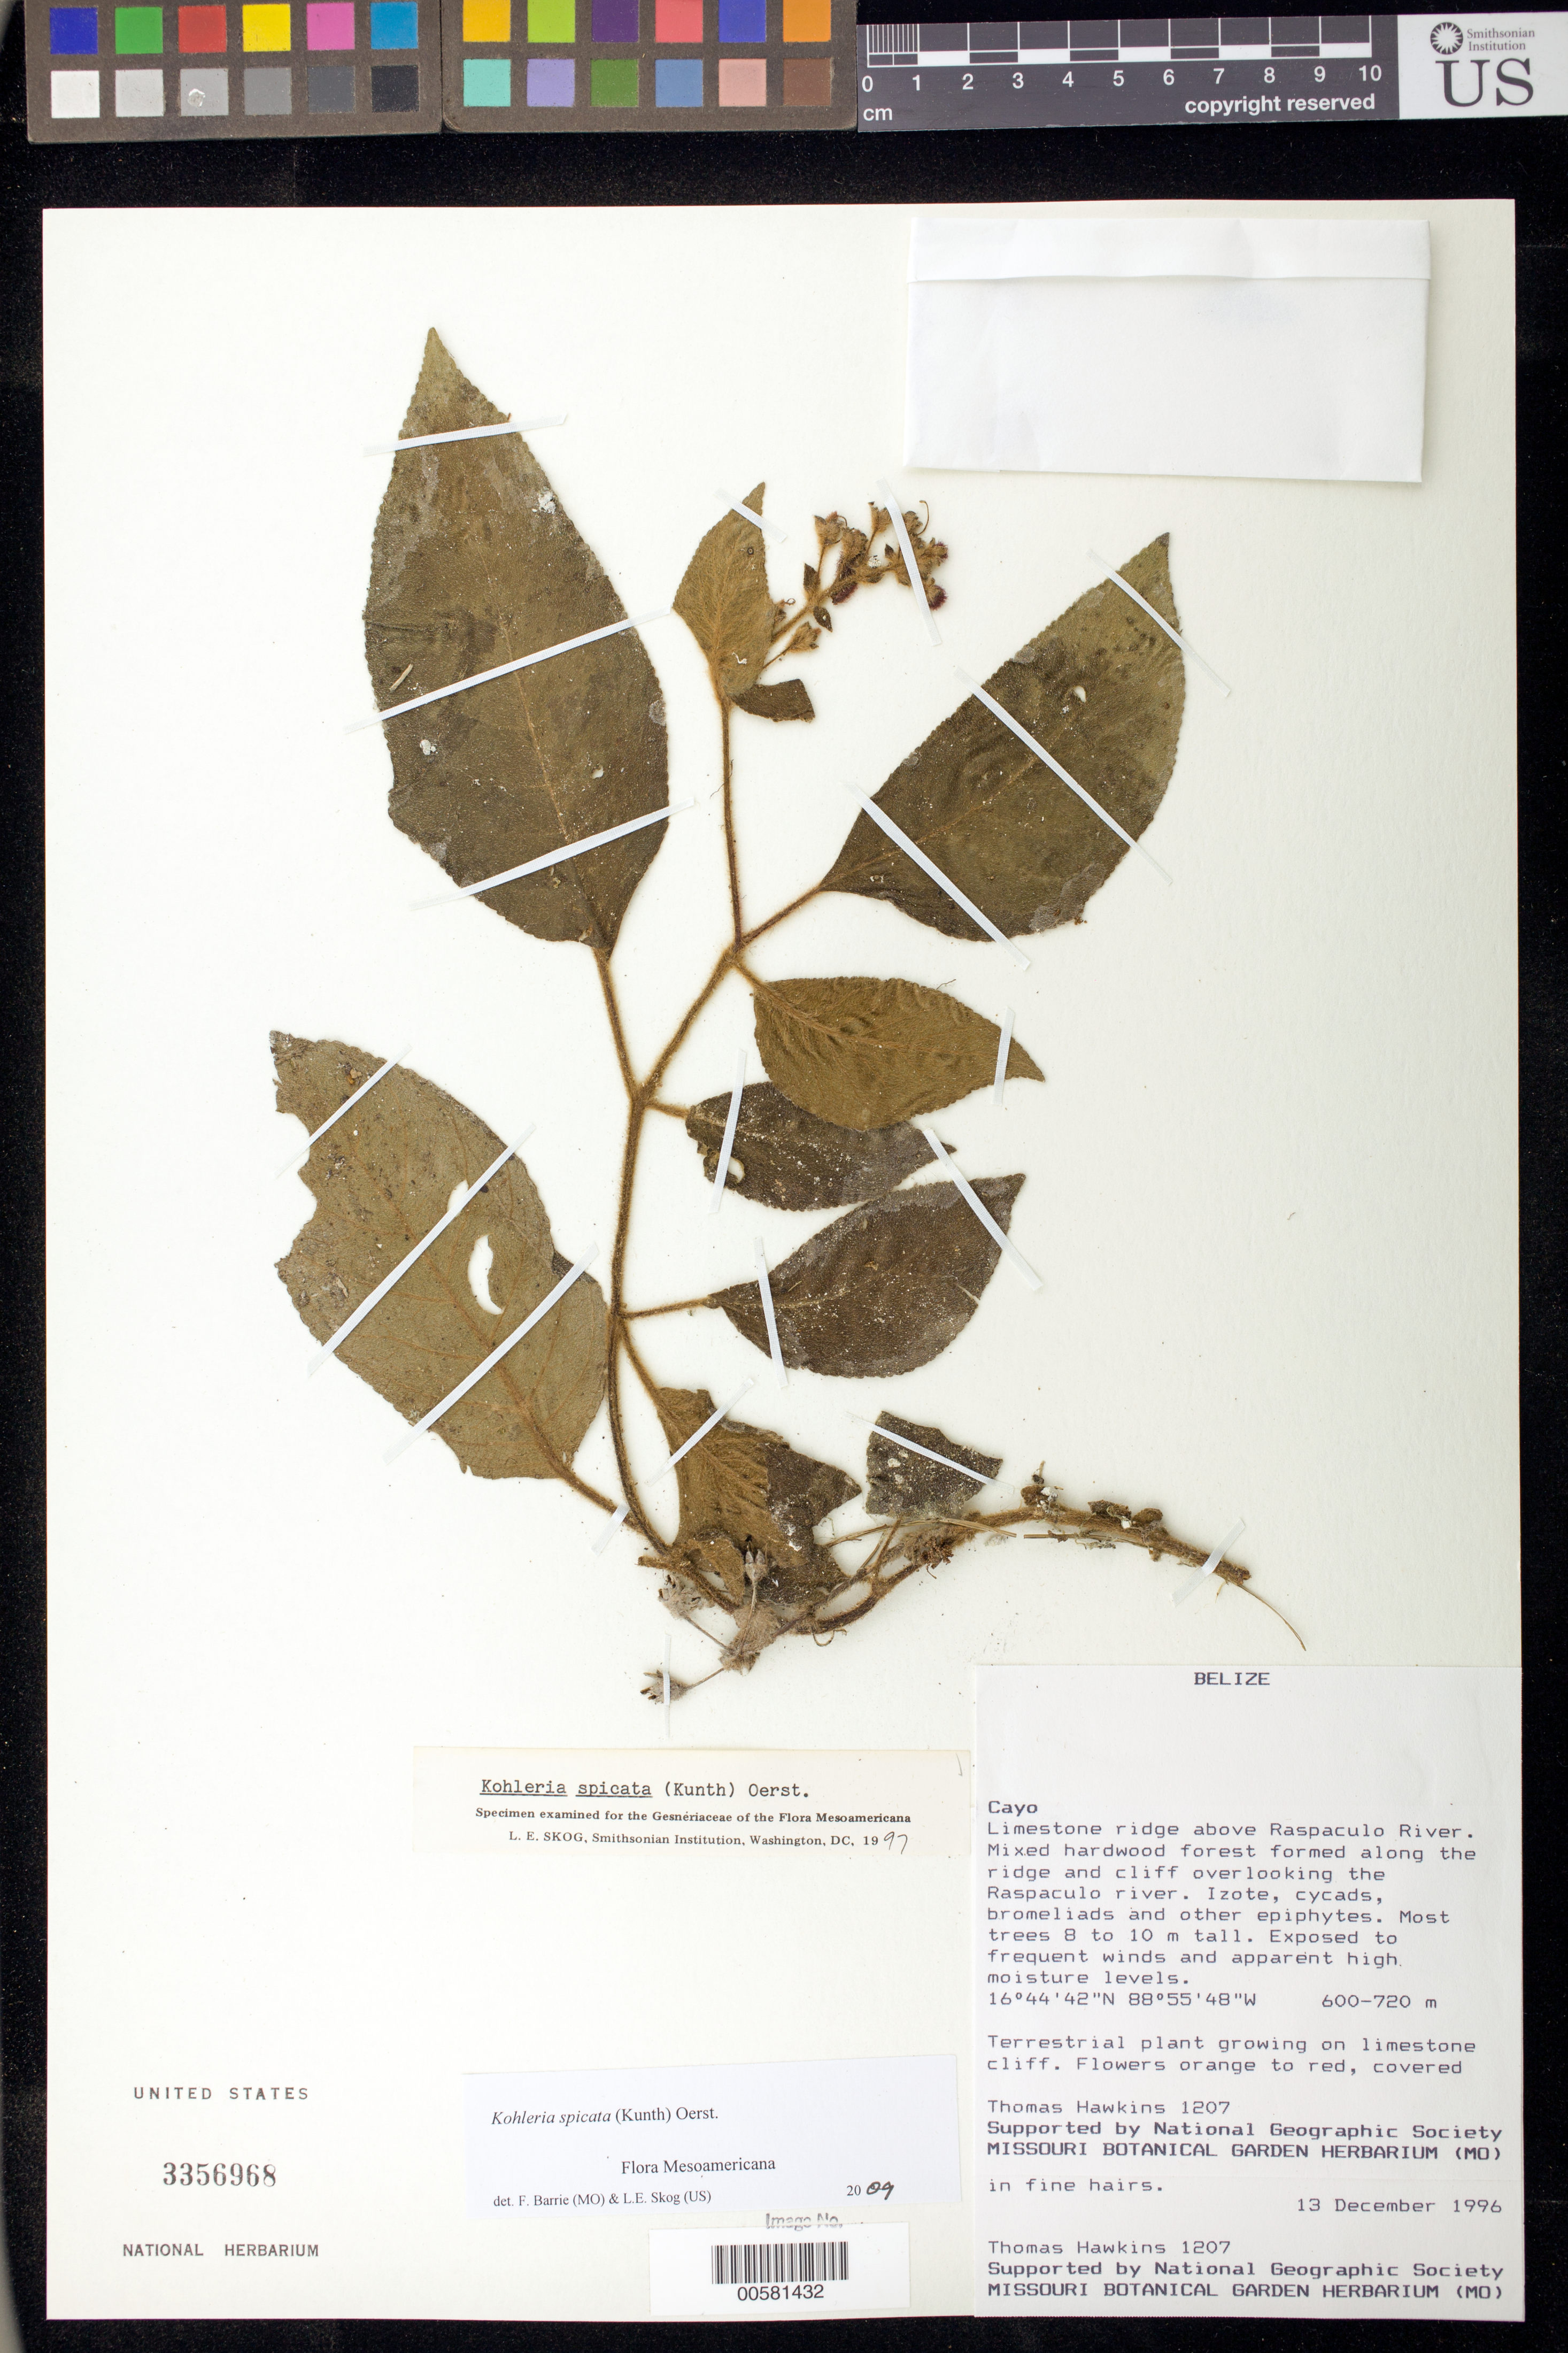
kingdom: Plantae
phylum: Tracheophyta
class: Magnoliopsida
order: Lamiales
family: Gesneriaceae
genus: Kohleria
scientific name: Kohleria spicata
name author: (Kunth) Oerst.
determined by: Skog, Laurence E.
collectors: T. Hawkins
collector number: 1207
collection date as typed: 13 Dec 1996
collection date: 1996-12-13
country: Belize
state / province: Cayo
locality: Limestone ridge above Raspaculo River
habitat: Mixed hardwood forest formed along the ridge and cliff overlooking the river. . .most trees 8-10 m tall; exposed to frequent winds and apparent high moisture levels; growing on limestone cliff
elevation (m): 600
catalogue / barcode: US 3356968